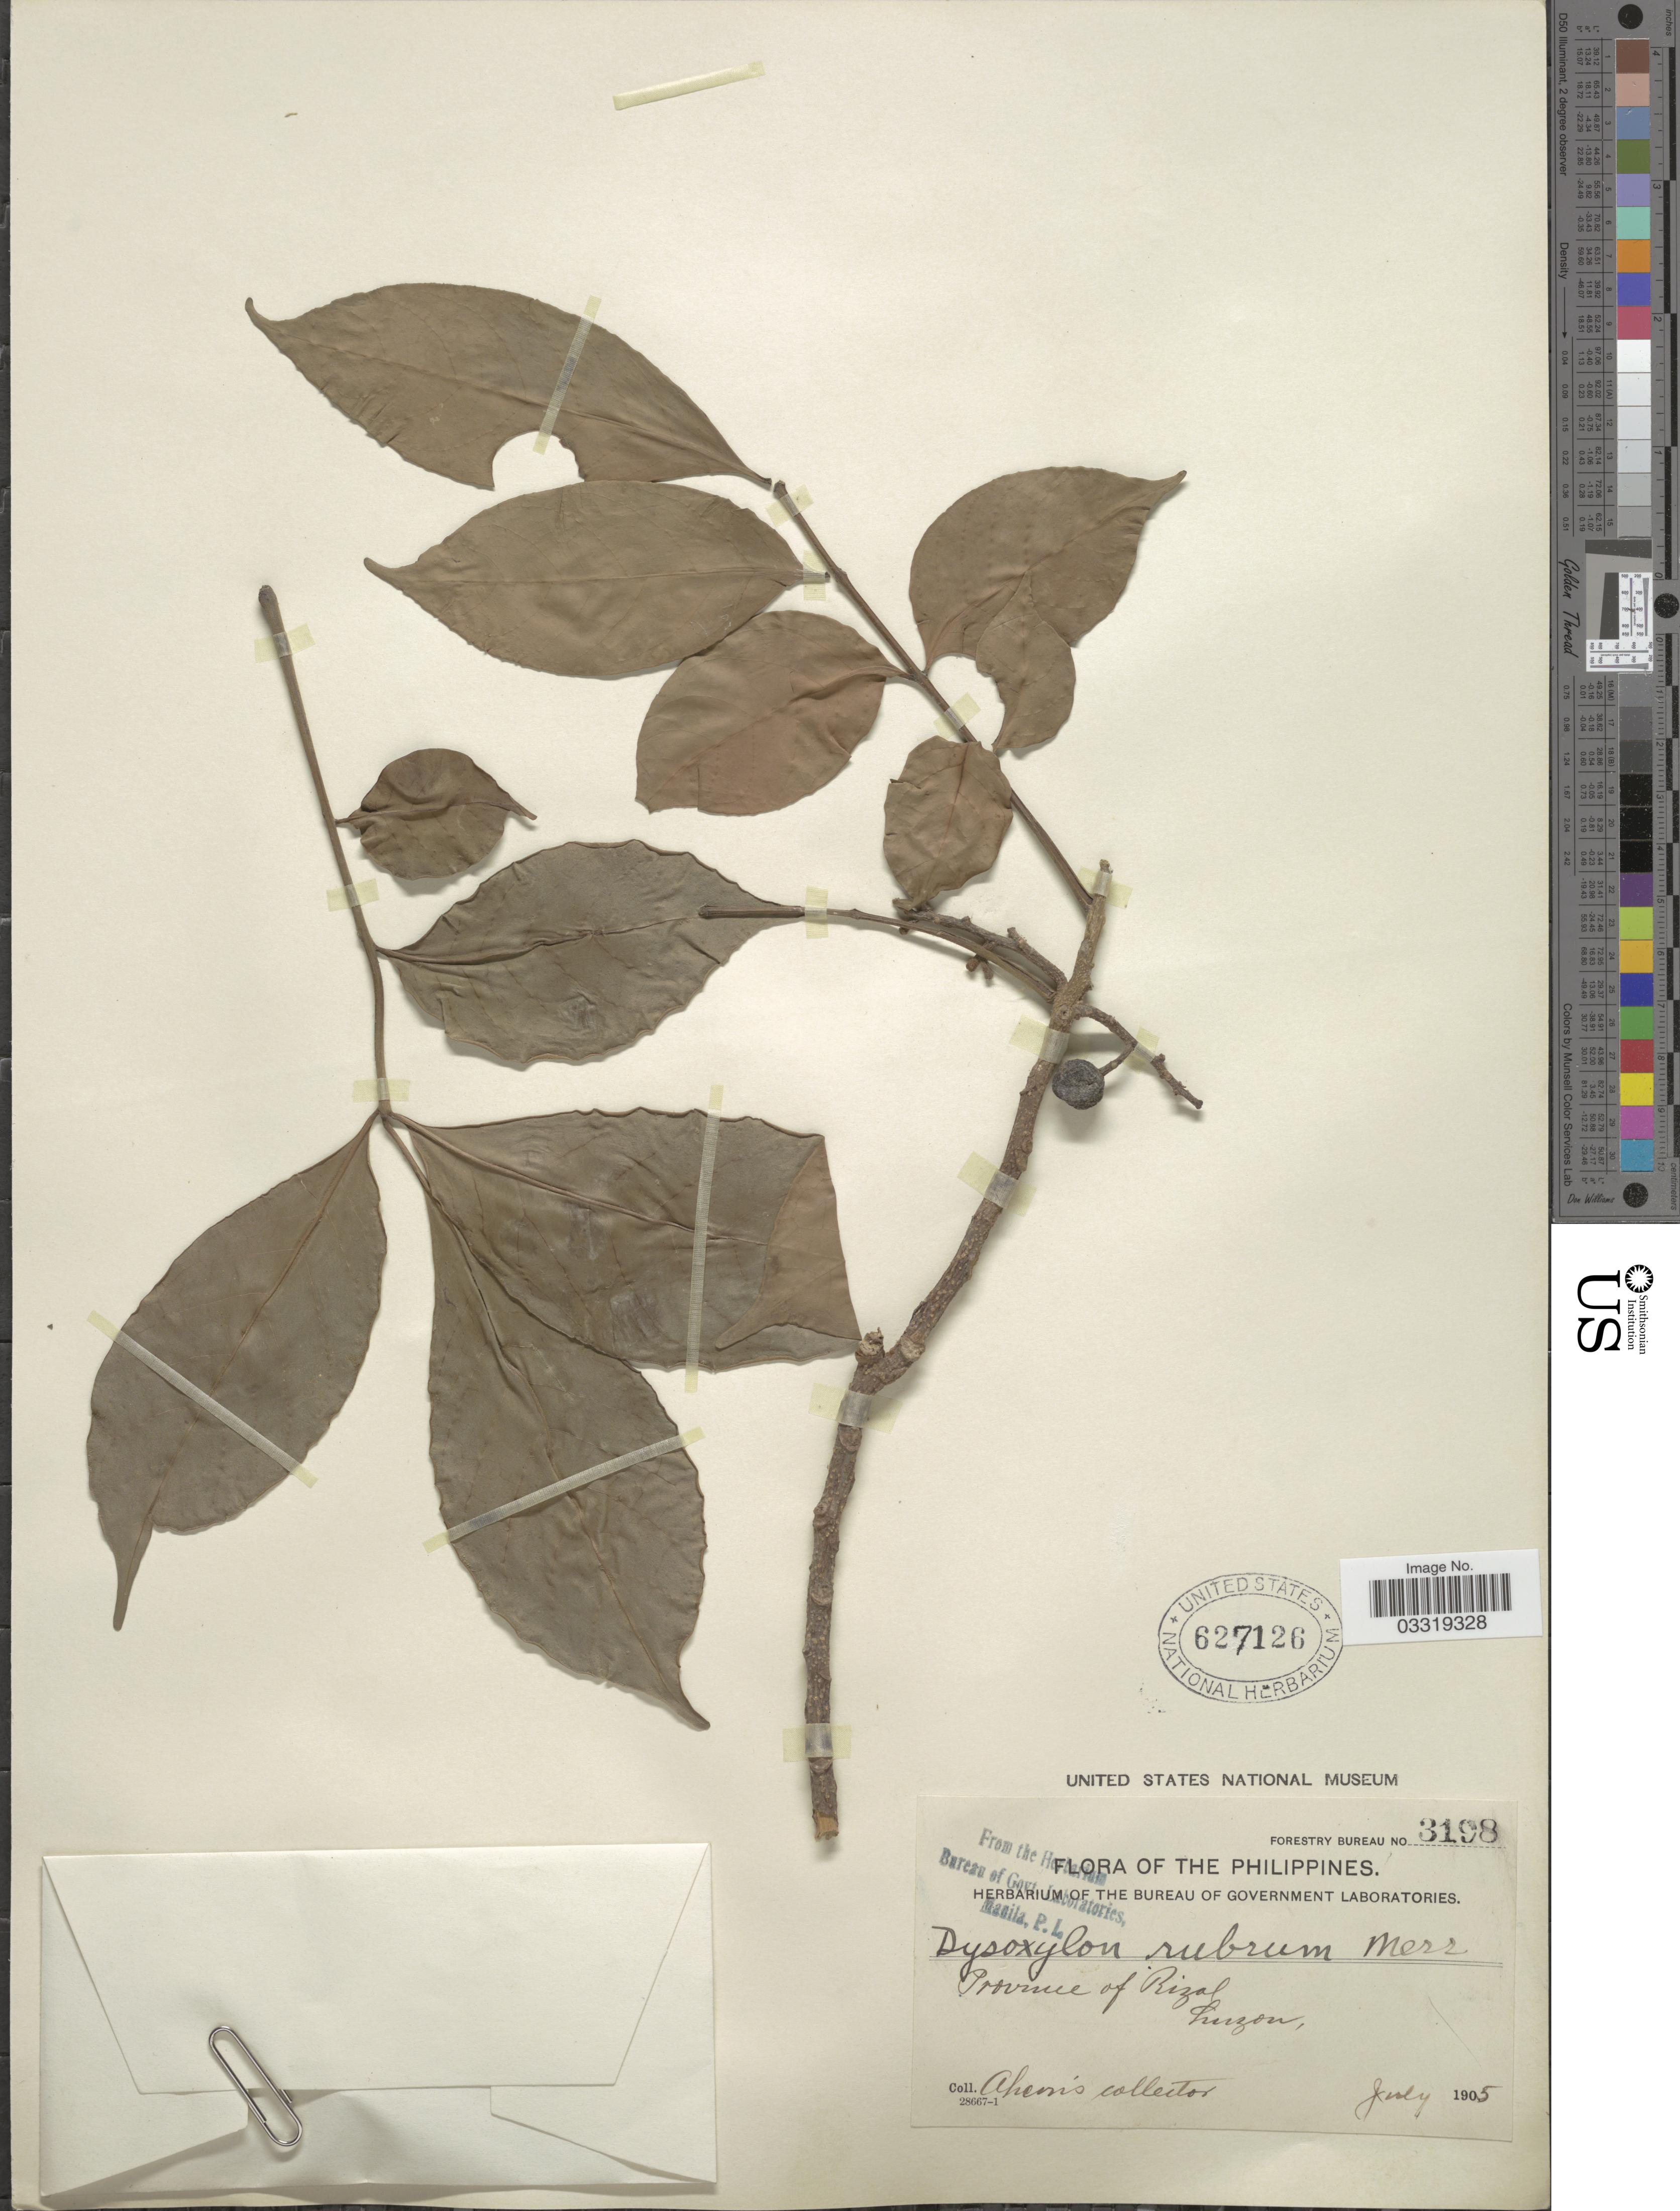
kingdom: Plantae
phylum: Tracheophyta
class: Magnoliopsida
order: Sapindales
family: Meliaceae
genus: Goniocheton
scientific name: Goniocheton arborescens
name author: Blume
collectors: Ahern's collector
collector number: Forestry Bureau 3198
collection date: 1905-07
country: Philippines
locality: Province of Rizal, Luzon.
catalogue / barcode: US 627126